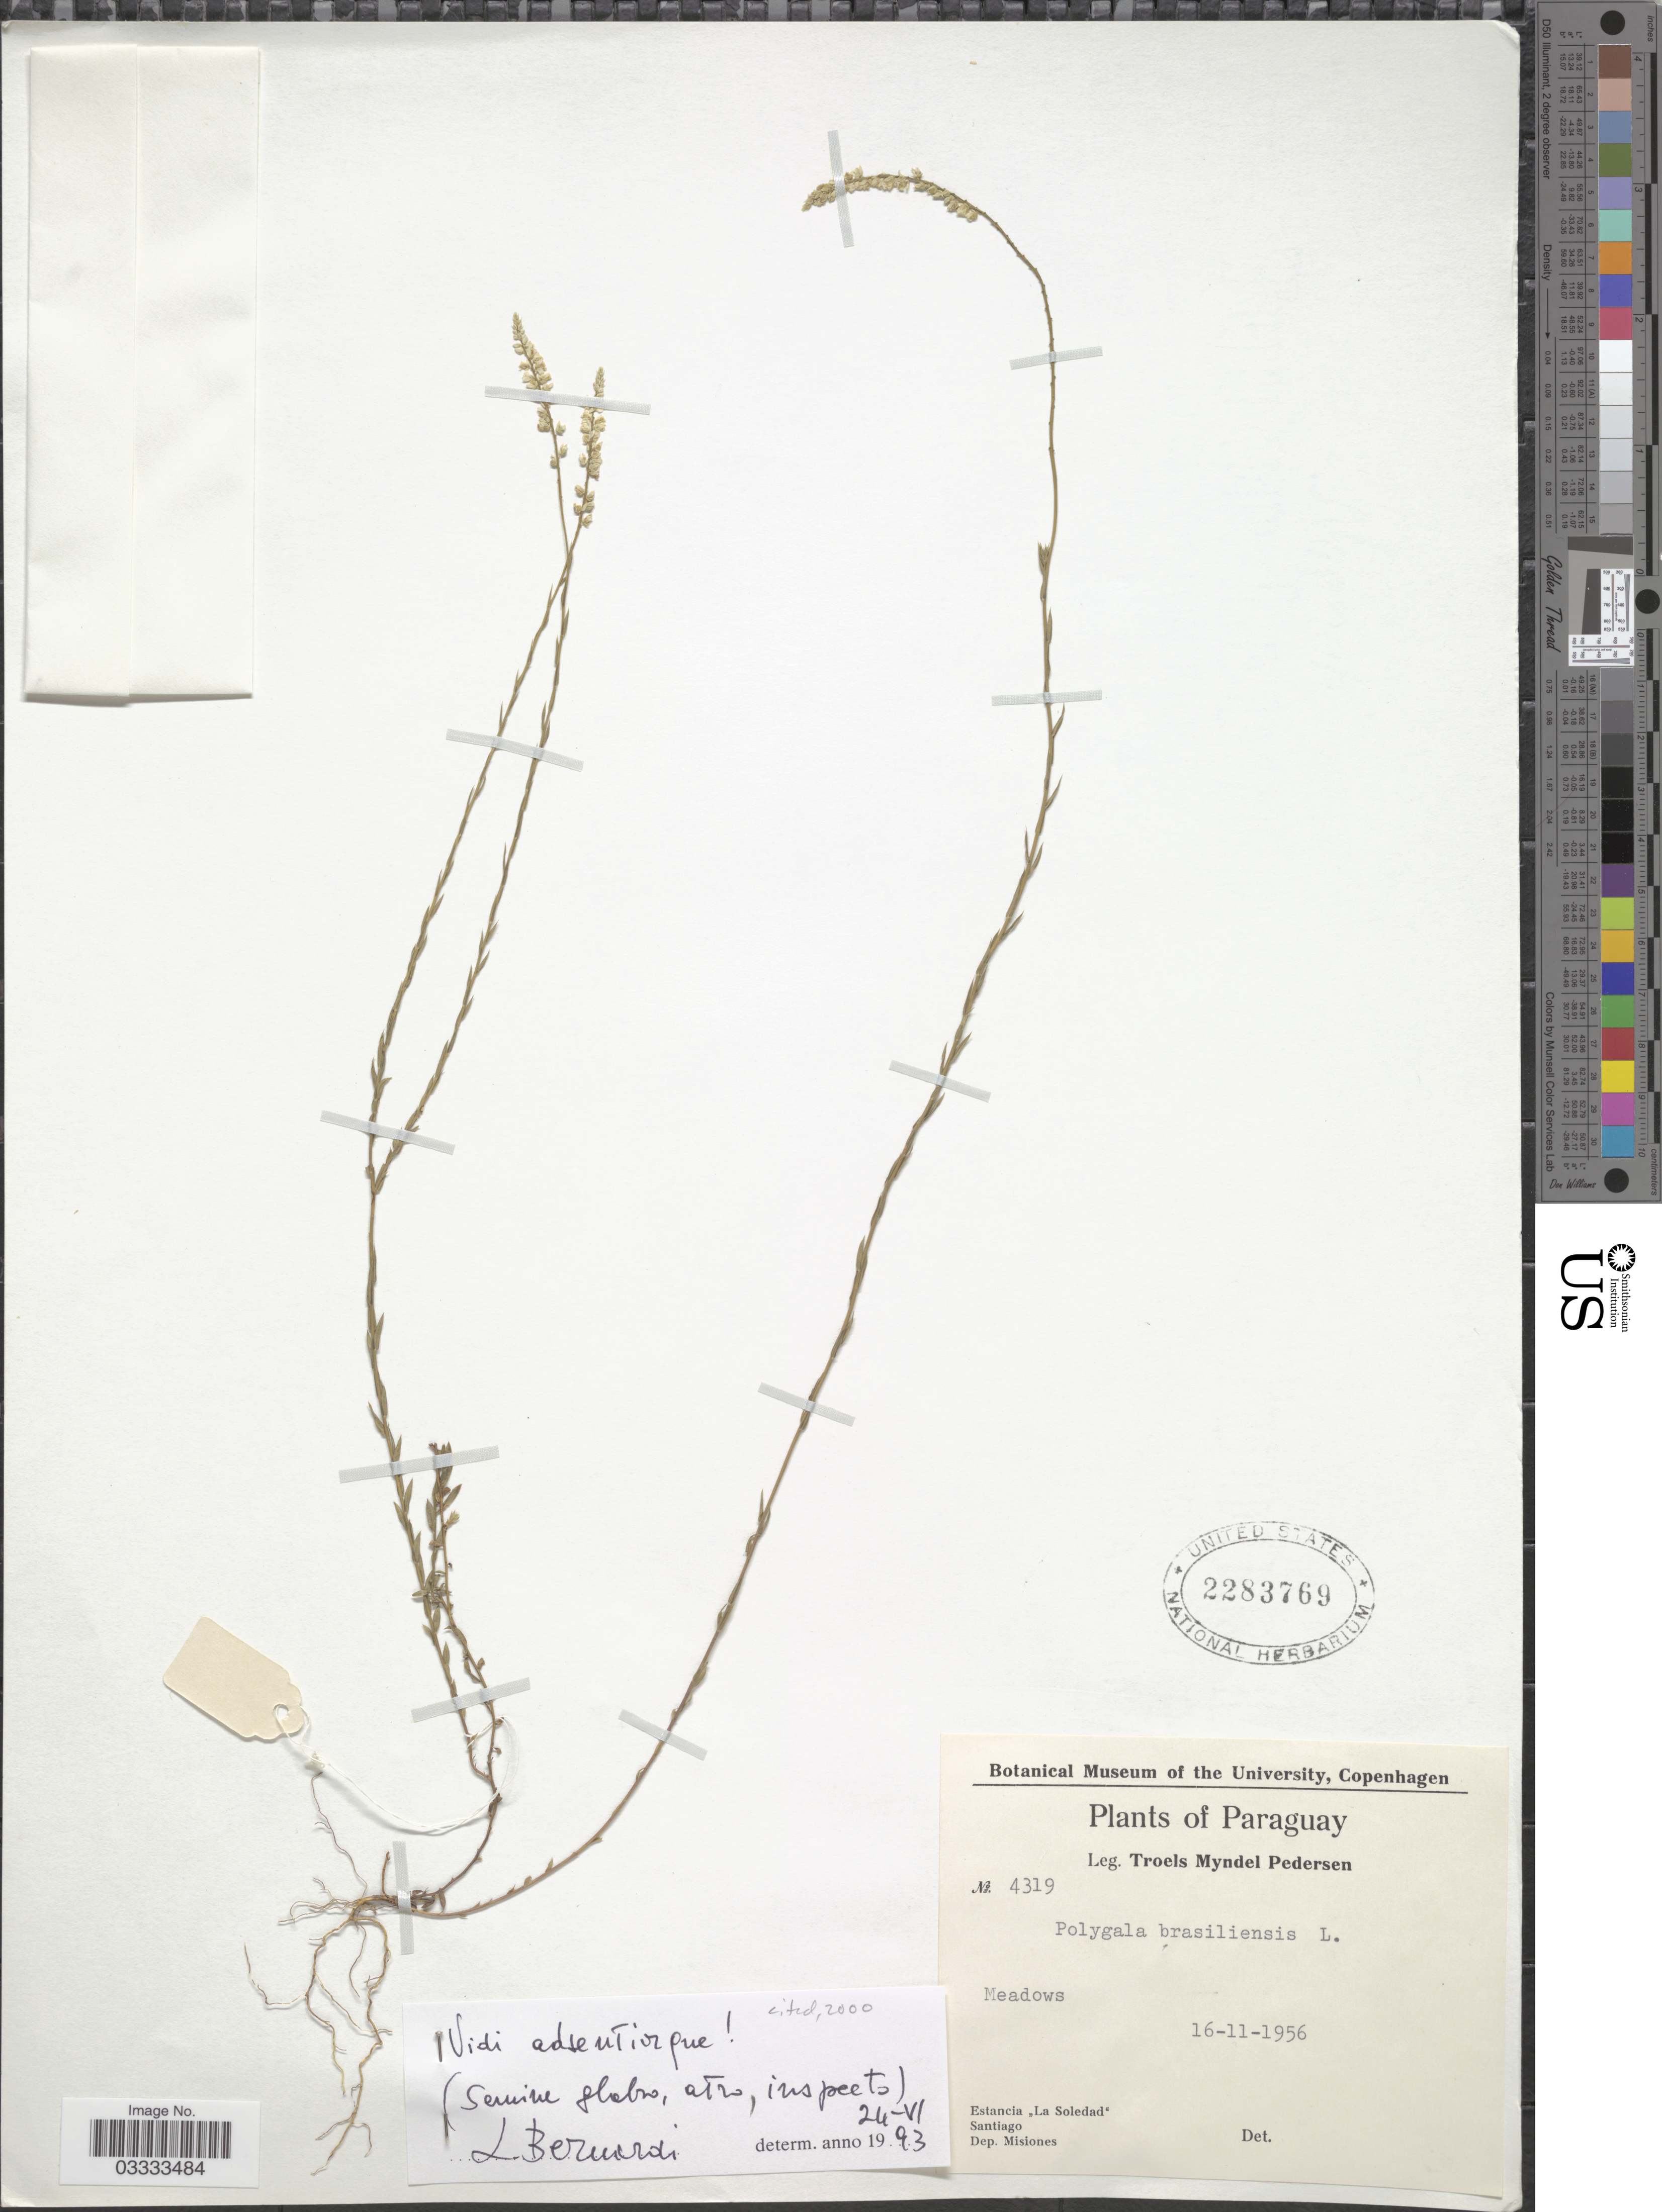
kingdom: Plantae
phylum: Tracheophyta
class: Magnoliopsida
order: Fabales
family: Polygalaceae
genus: Polygala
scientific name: Polygala brasiliensis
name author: L.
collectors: T. Pederson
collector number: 4319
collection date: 1959-11-16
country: Paraguay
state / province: Misiones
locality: Estancia "La Soledad". Santiago, Dep. Misiones.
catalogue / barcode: US 2283769